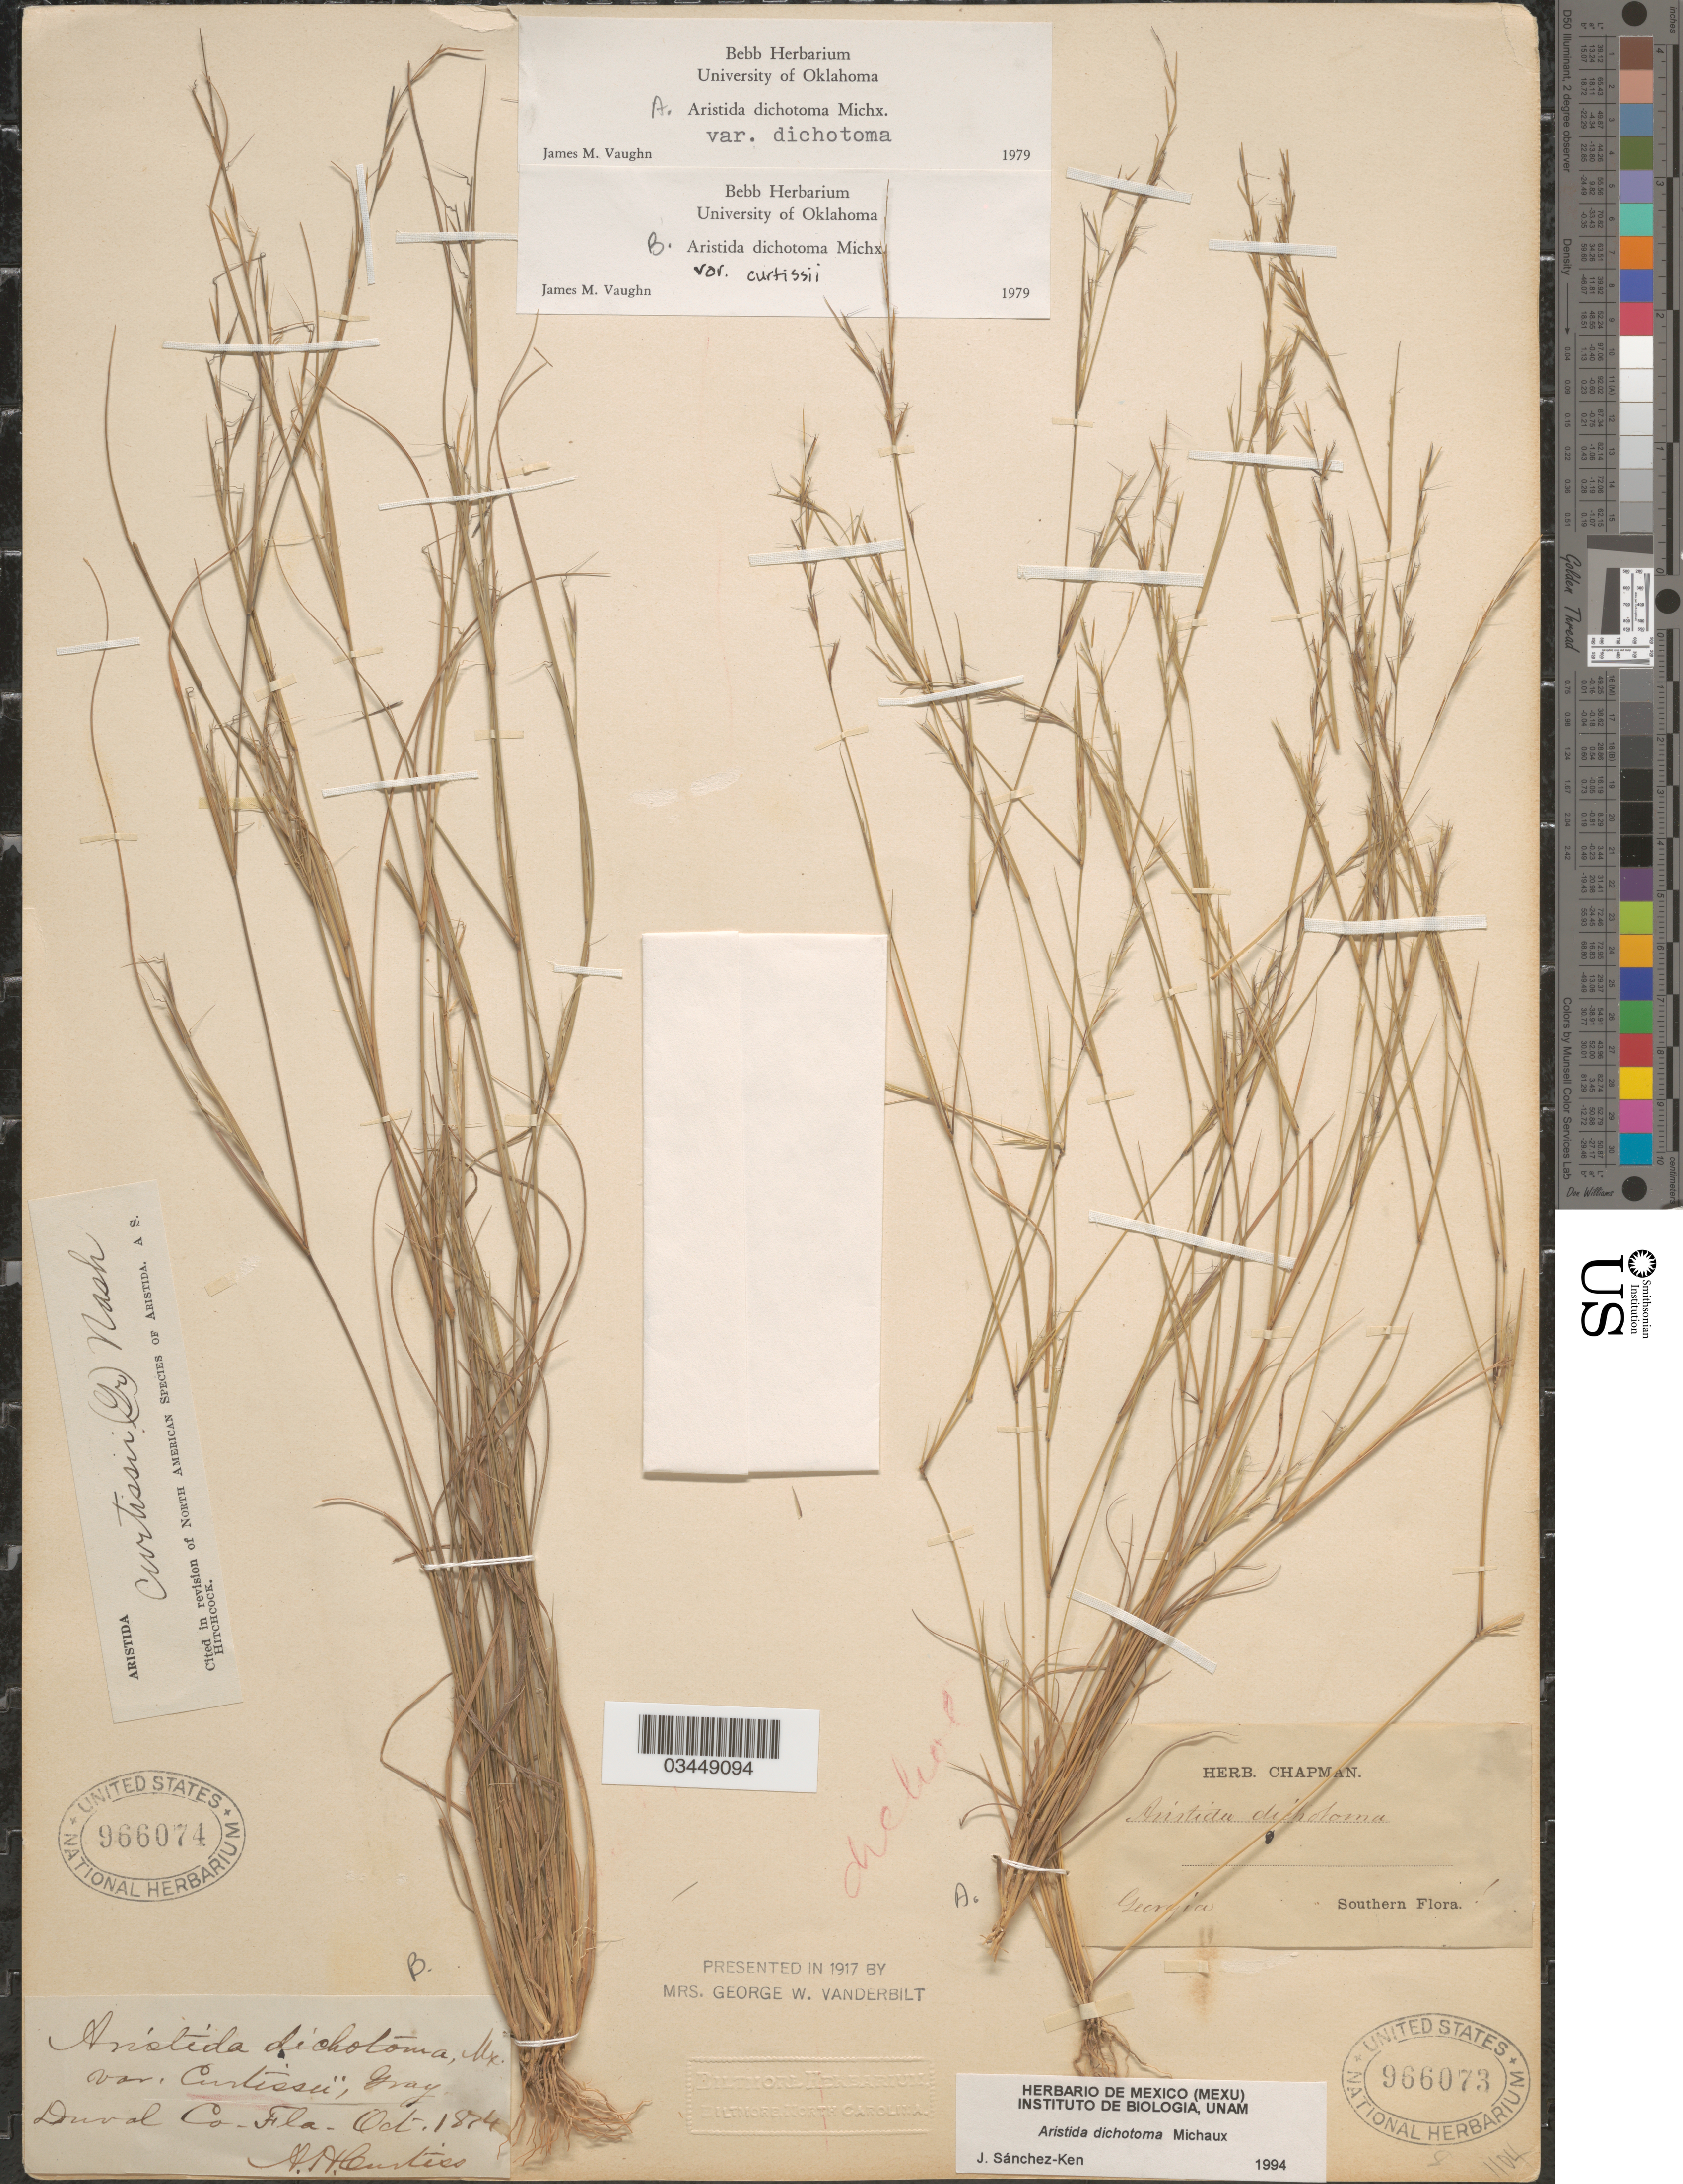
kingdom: Plantae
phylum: Tracheophyta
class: Liliopsida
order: Poales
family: Poaceae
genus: Aristida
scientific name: Aristida dichotoma var. dichotoma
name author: Michx.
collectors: A. H. Curtiss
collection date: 1874-10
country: United States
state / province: Florida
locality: Duval Co.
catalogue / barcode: US 966074